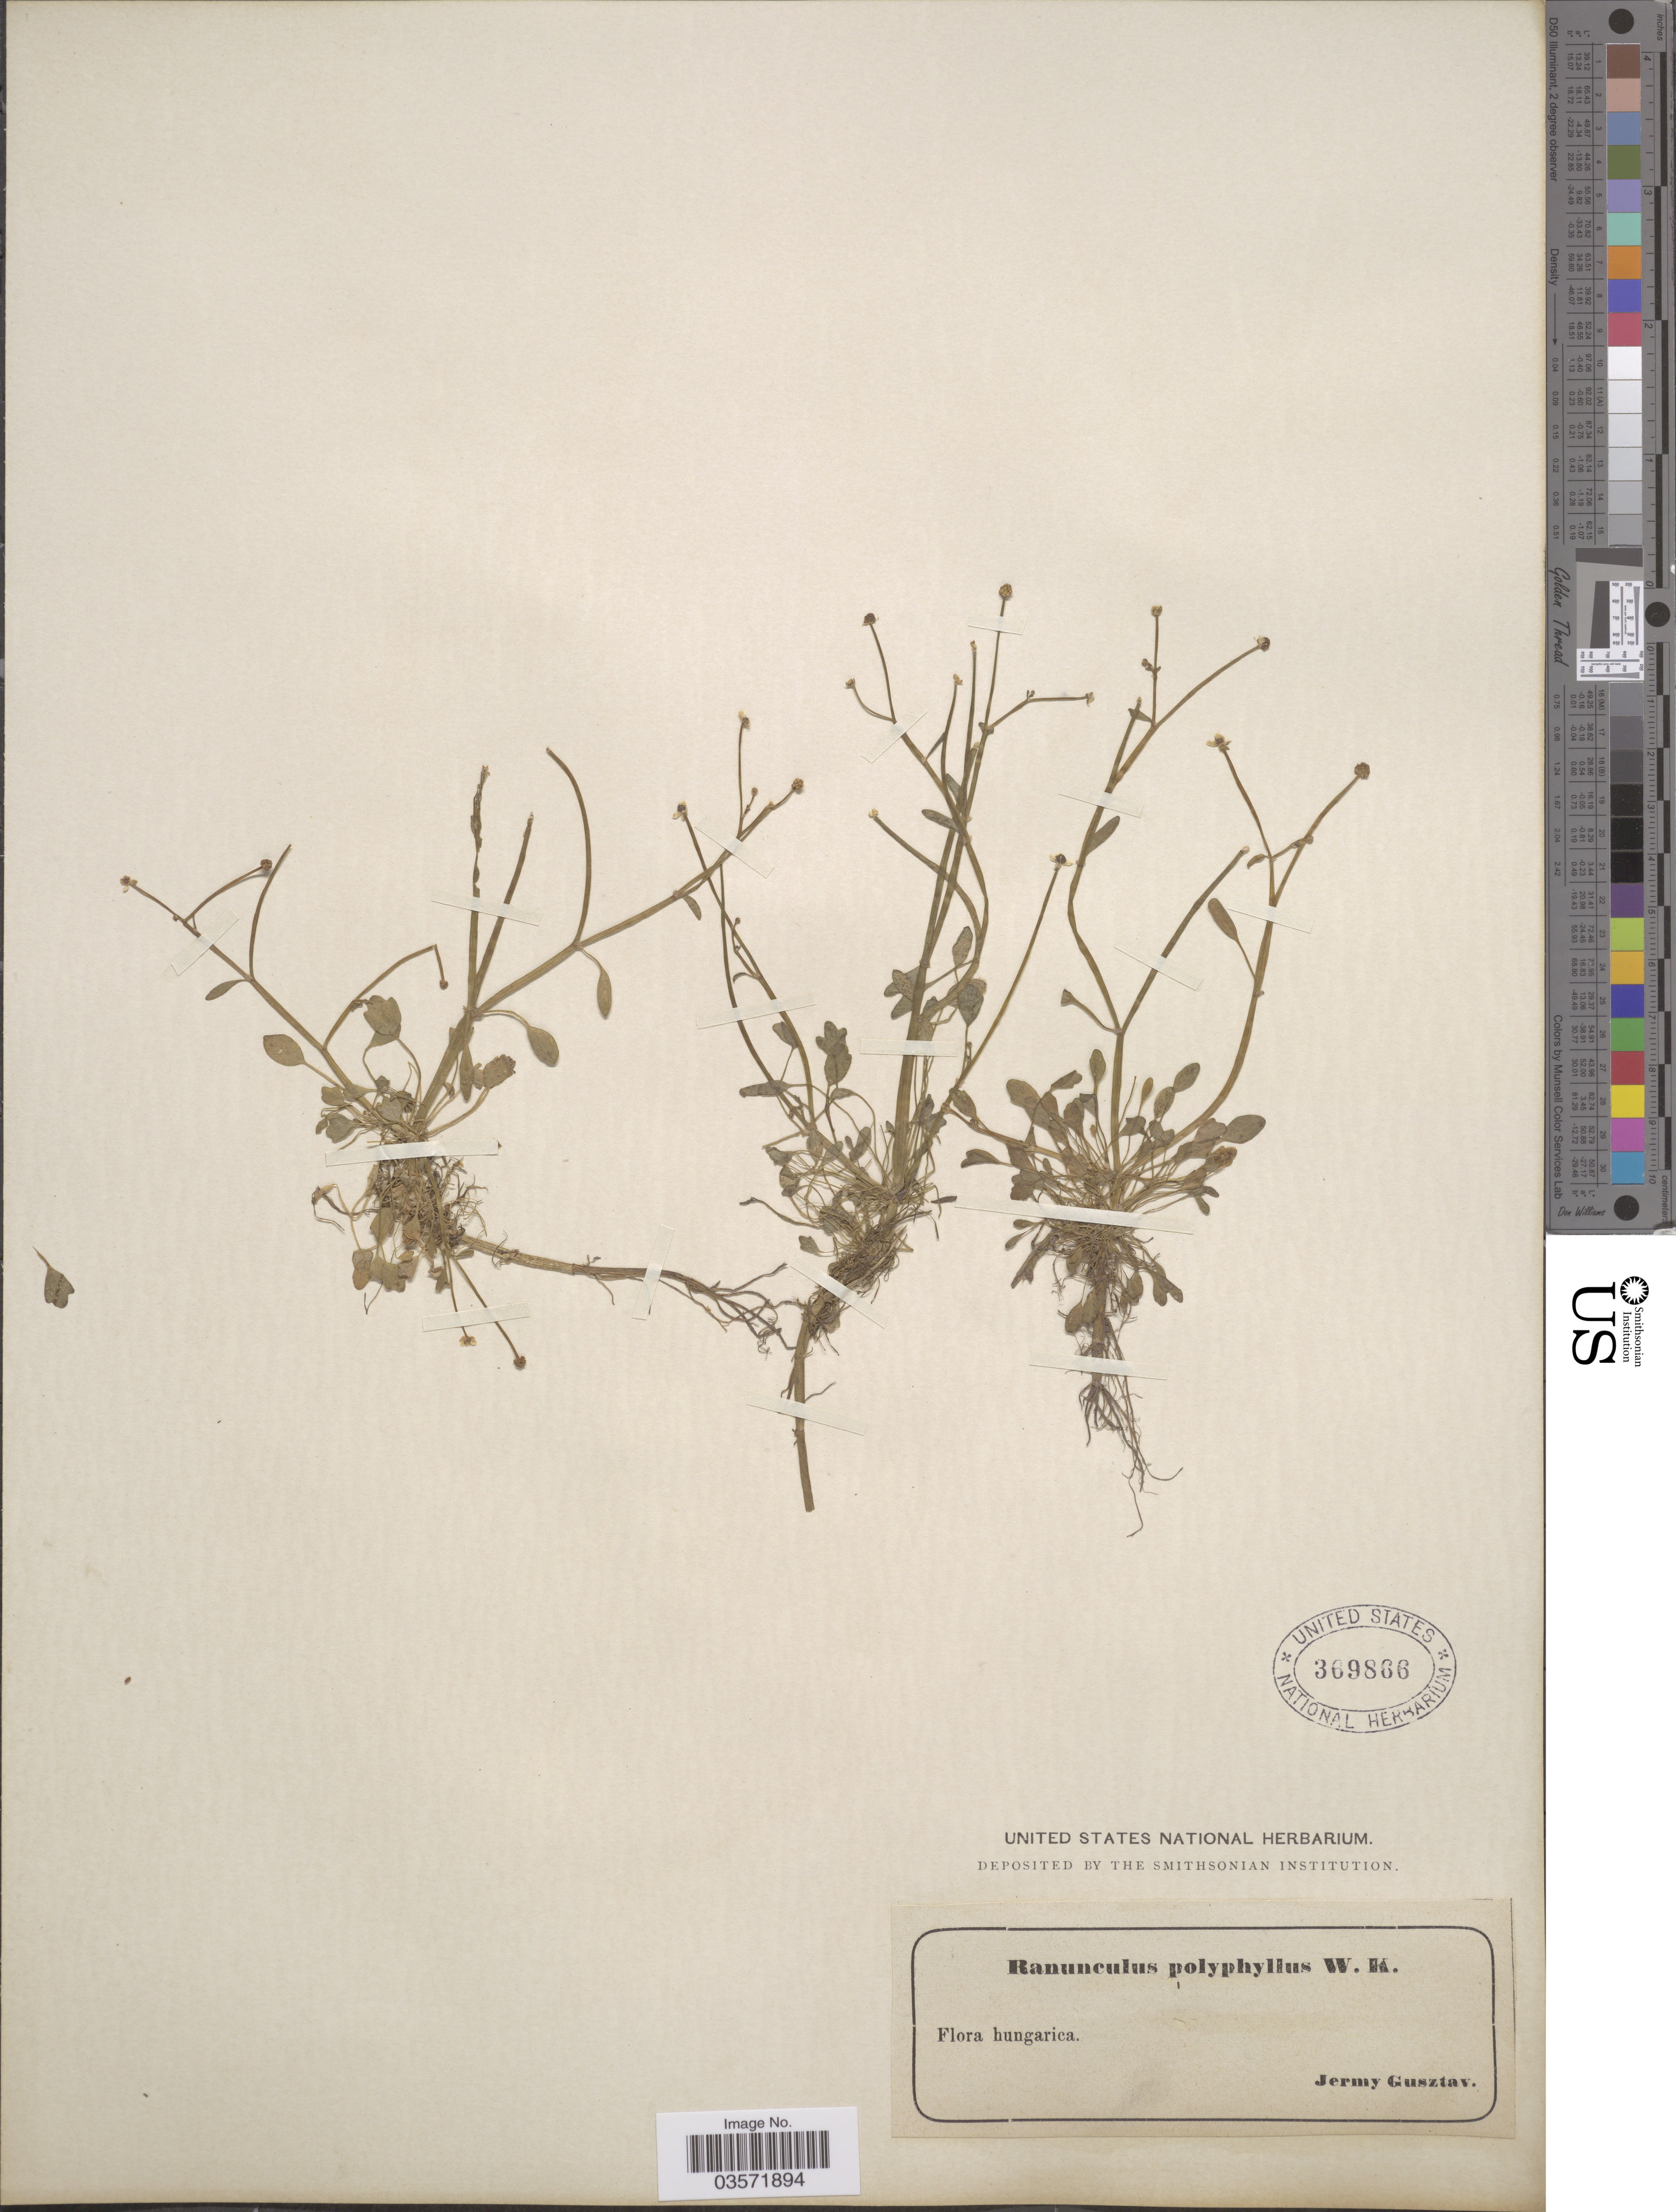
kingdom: Plantae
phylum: Tracheophyta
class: Magnoliopsida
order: Ranunculales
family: Ranunculaceae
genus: Ranunculus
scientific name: Ranunculus polyphyllus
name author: Waldst. & Kit. ex Willd.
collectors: G. Jermy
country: Hungary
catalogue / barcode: US 369866